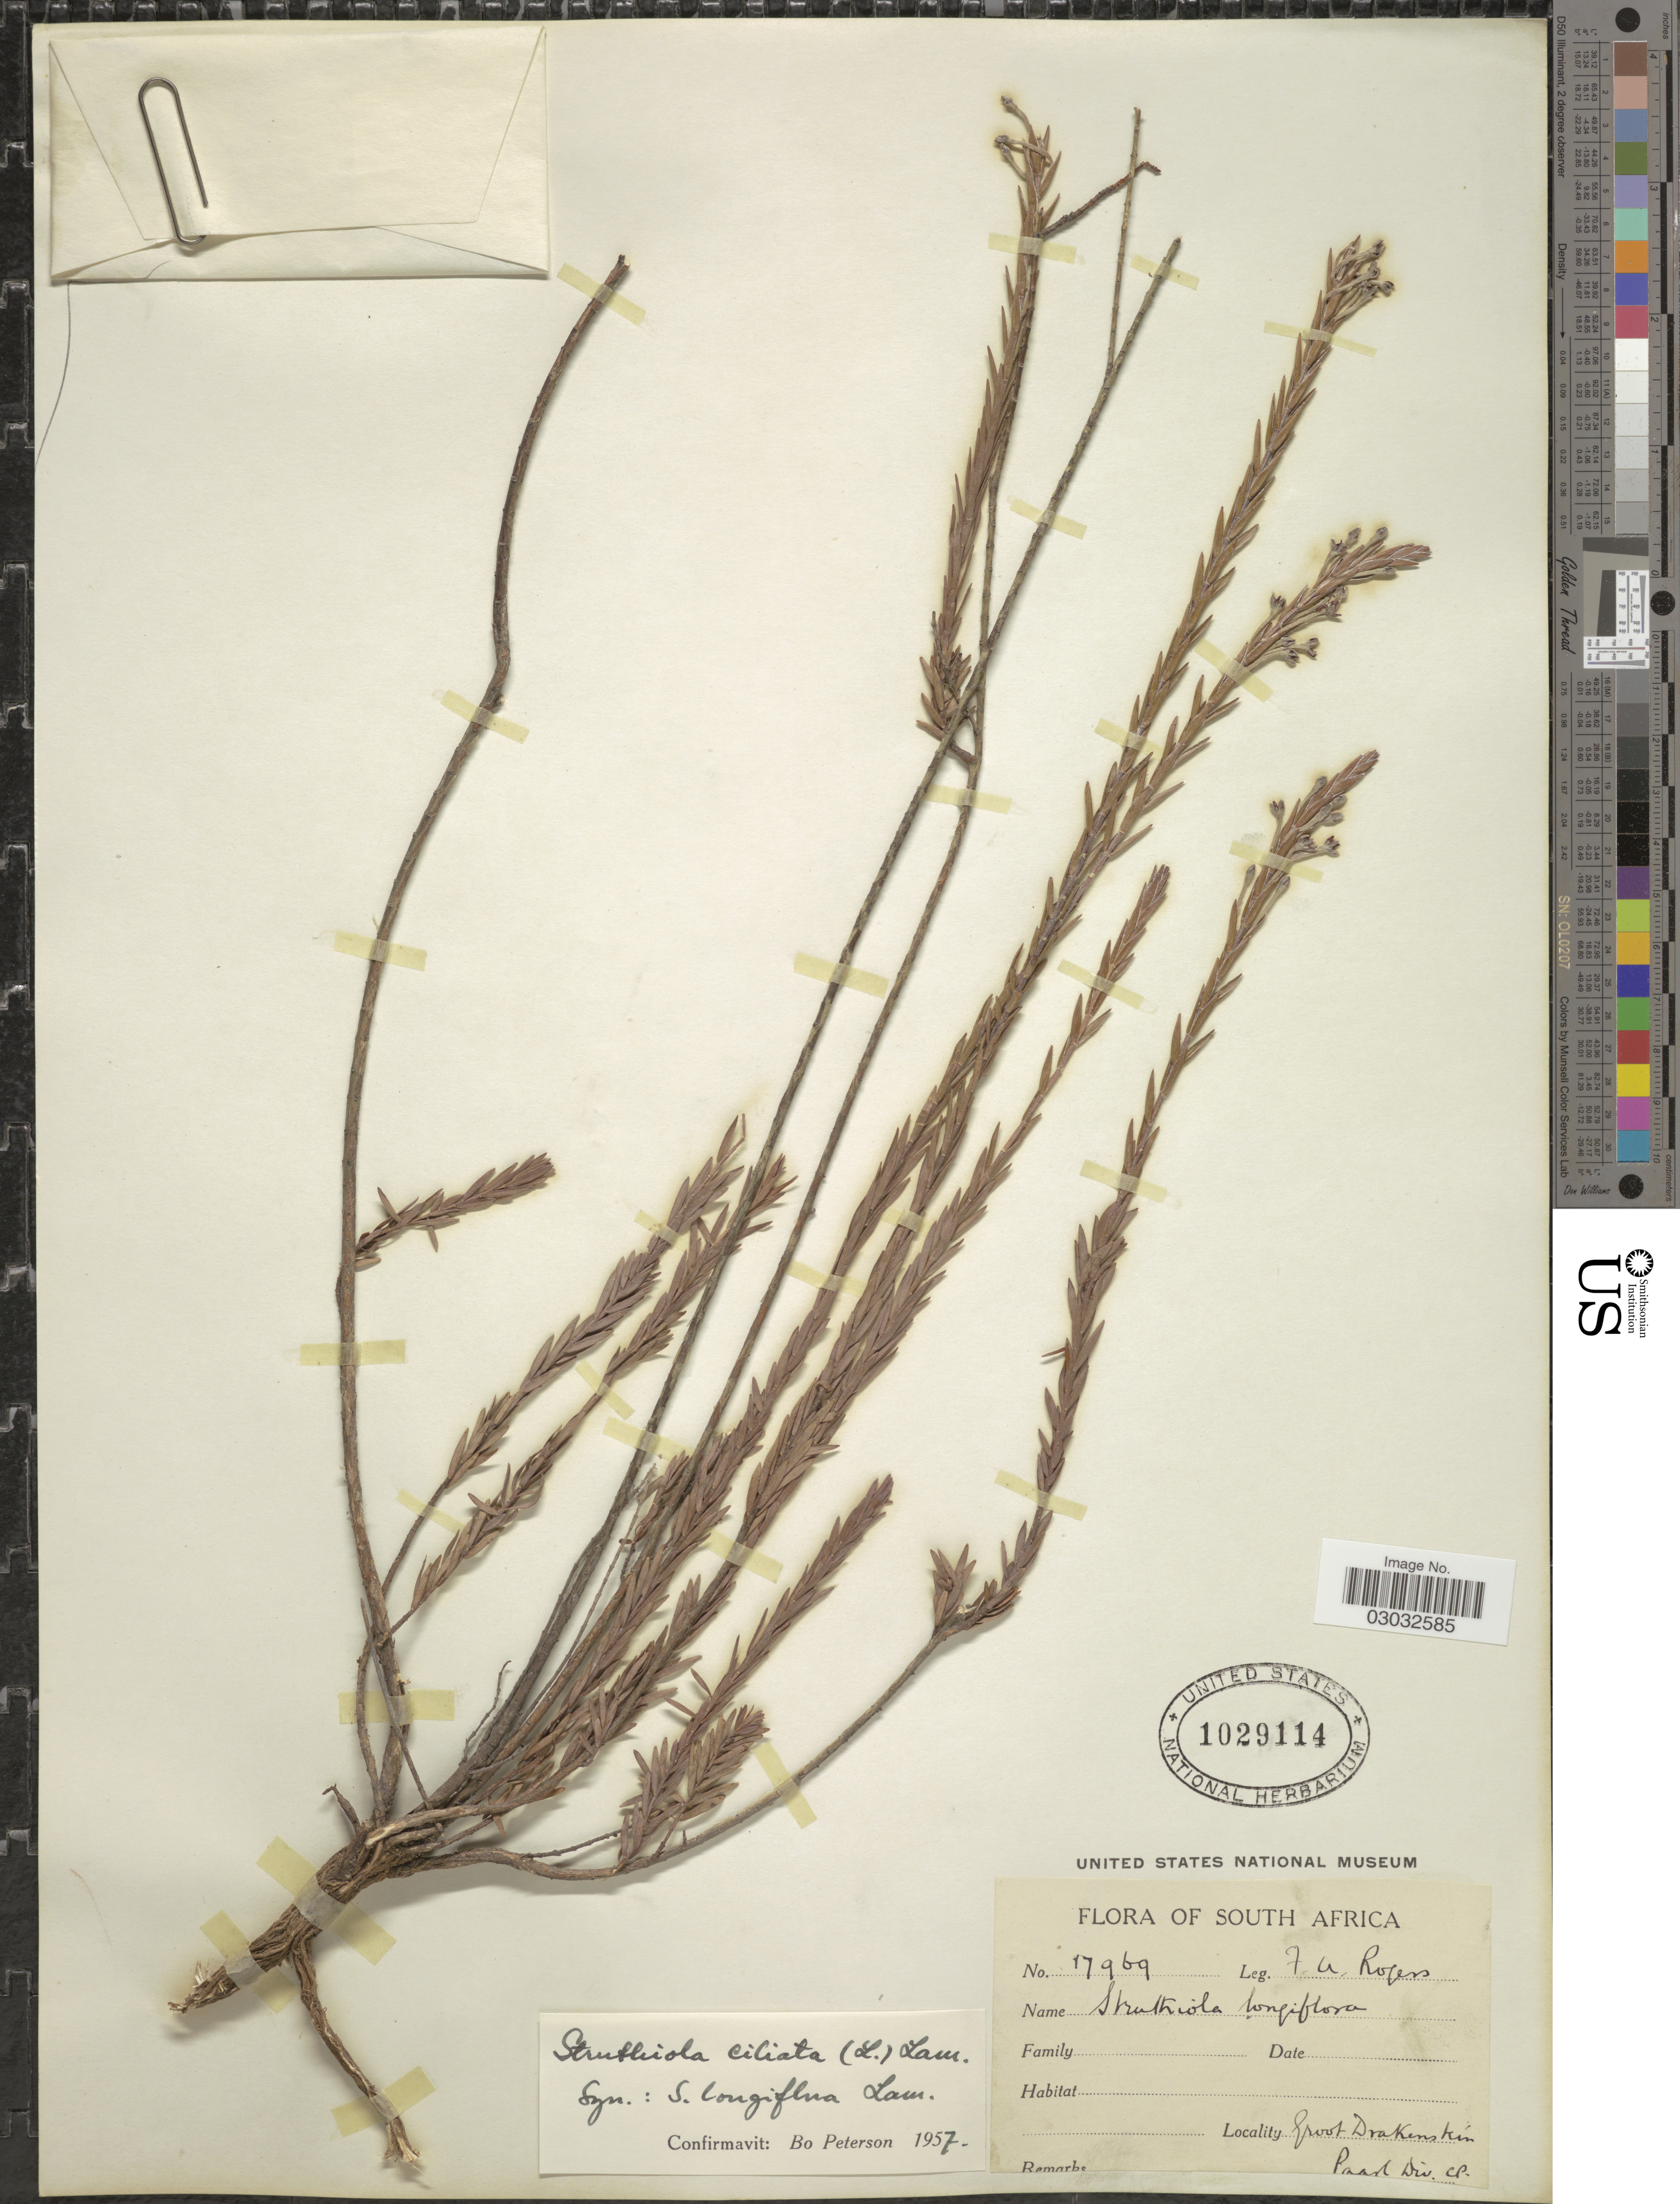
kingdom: Plantae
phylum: Tracheophyta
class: Magnoliopsida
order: Malvales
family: Thymelaeaceae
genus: Struthiola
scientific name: Struthiola ciliata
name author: (L.) Lam.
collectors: F. A. Rogers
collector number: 17969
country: South Africa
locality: Groot Drakenstein. Paarl Div. CP.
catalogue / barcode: US 1029114